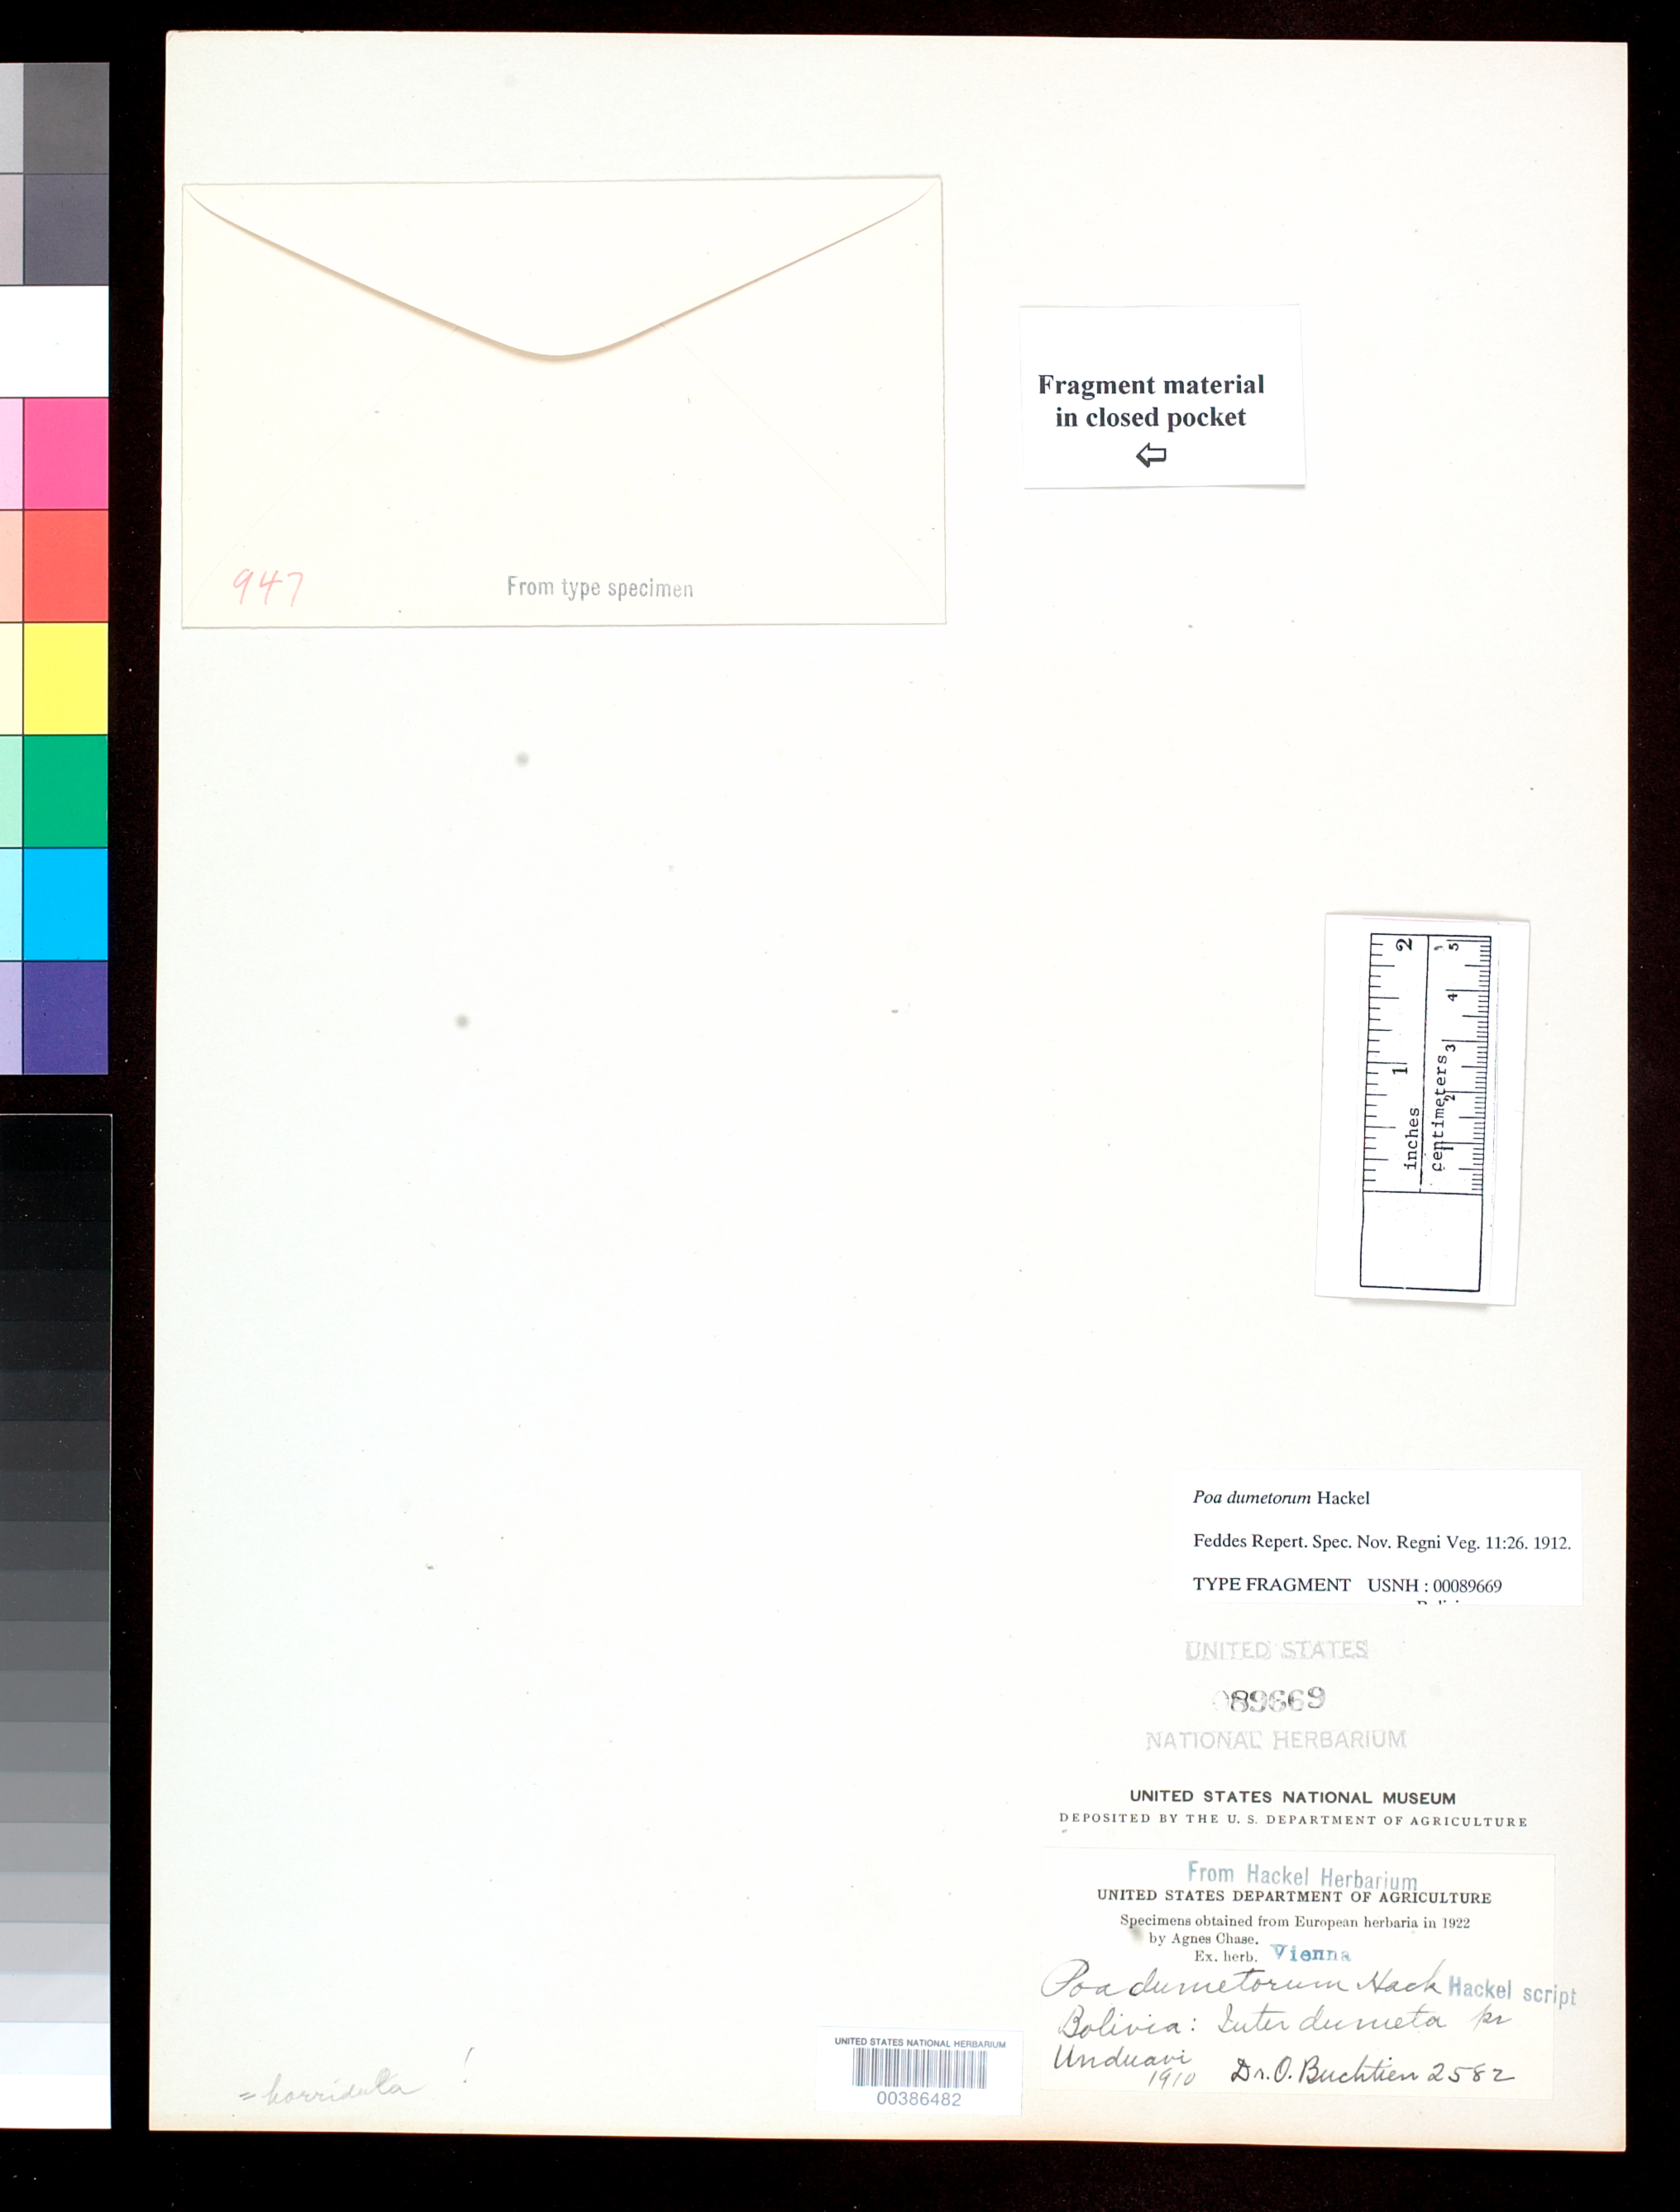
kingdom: Plantae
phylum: Tracheophyta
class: Liliopsida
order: Poales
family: Poaceae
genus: Poa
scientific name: Poa dumetorum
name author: Hack.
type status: Type Fragment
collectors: O. Buchtien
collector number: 2582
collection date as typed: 1910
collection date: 1910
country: Bolivia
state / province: La Paz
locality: Inter DuMeta Pr. Unduavi.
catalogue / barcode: US 89669